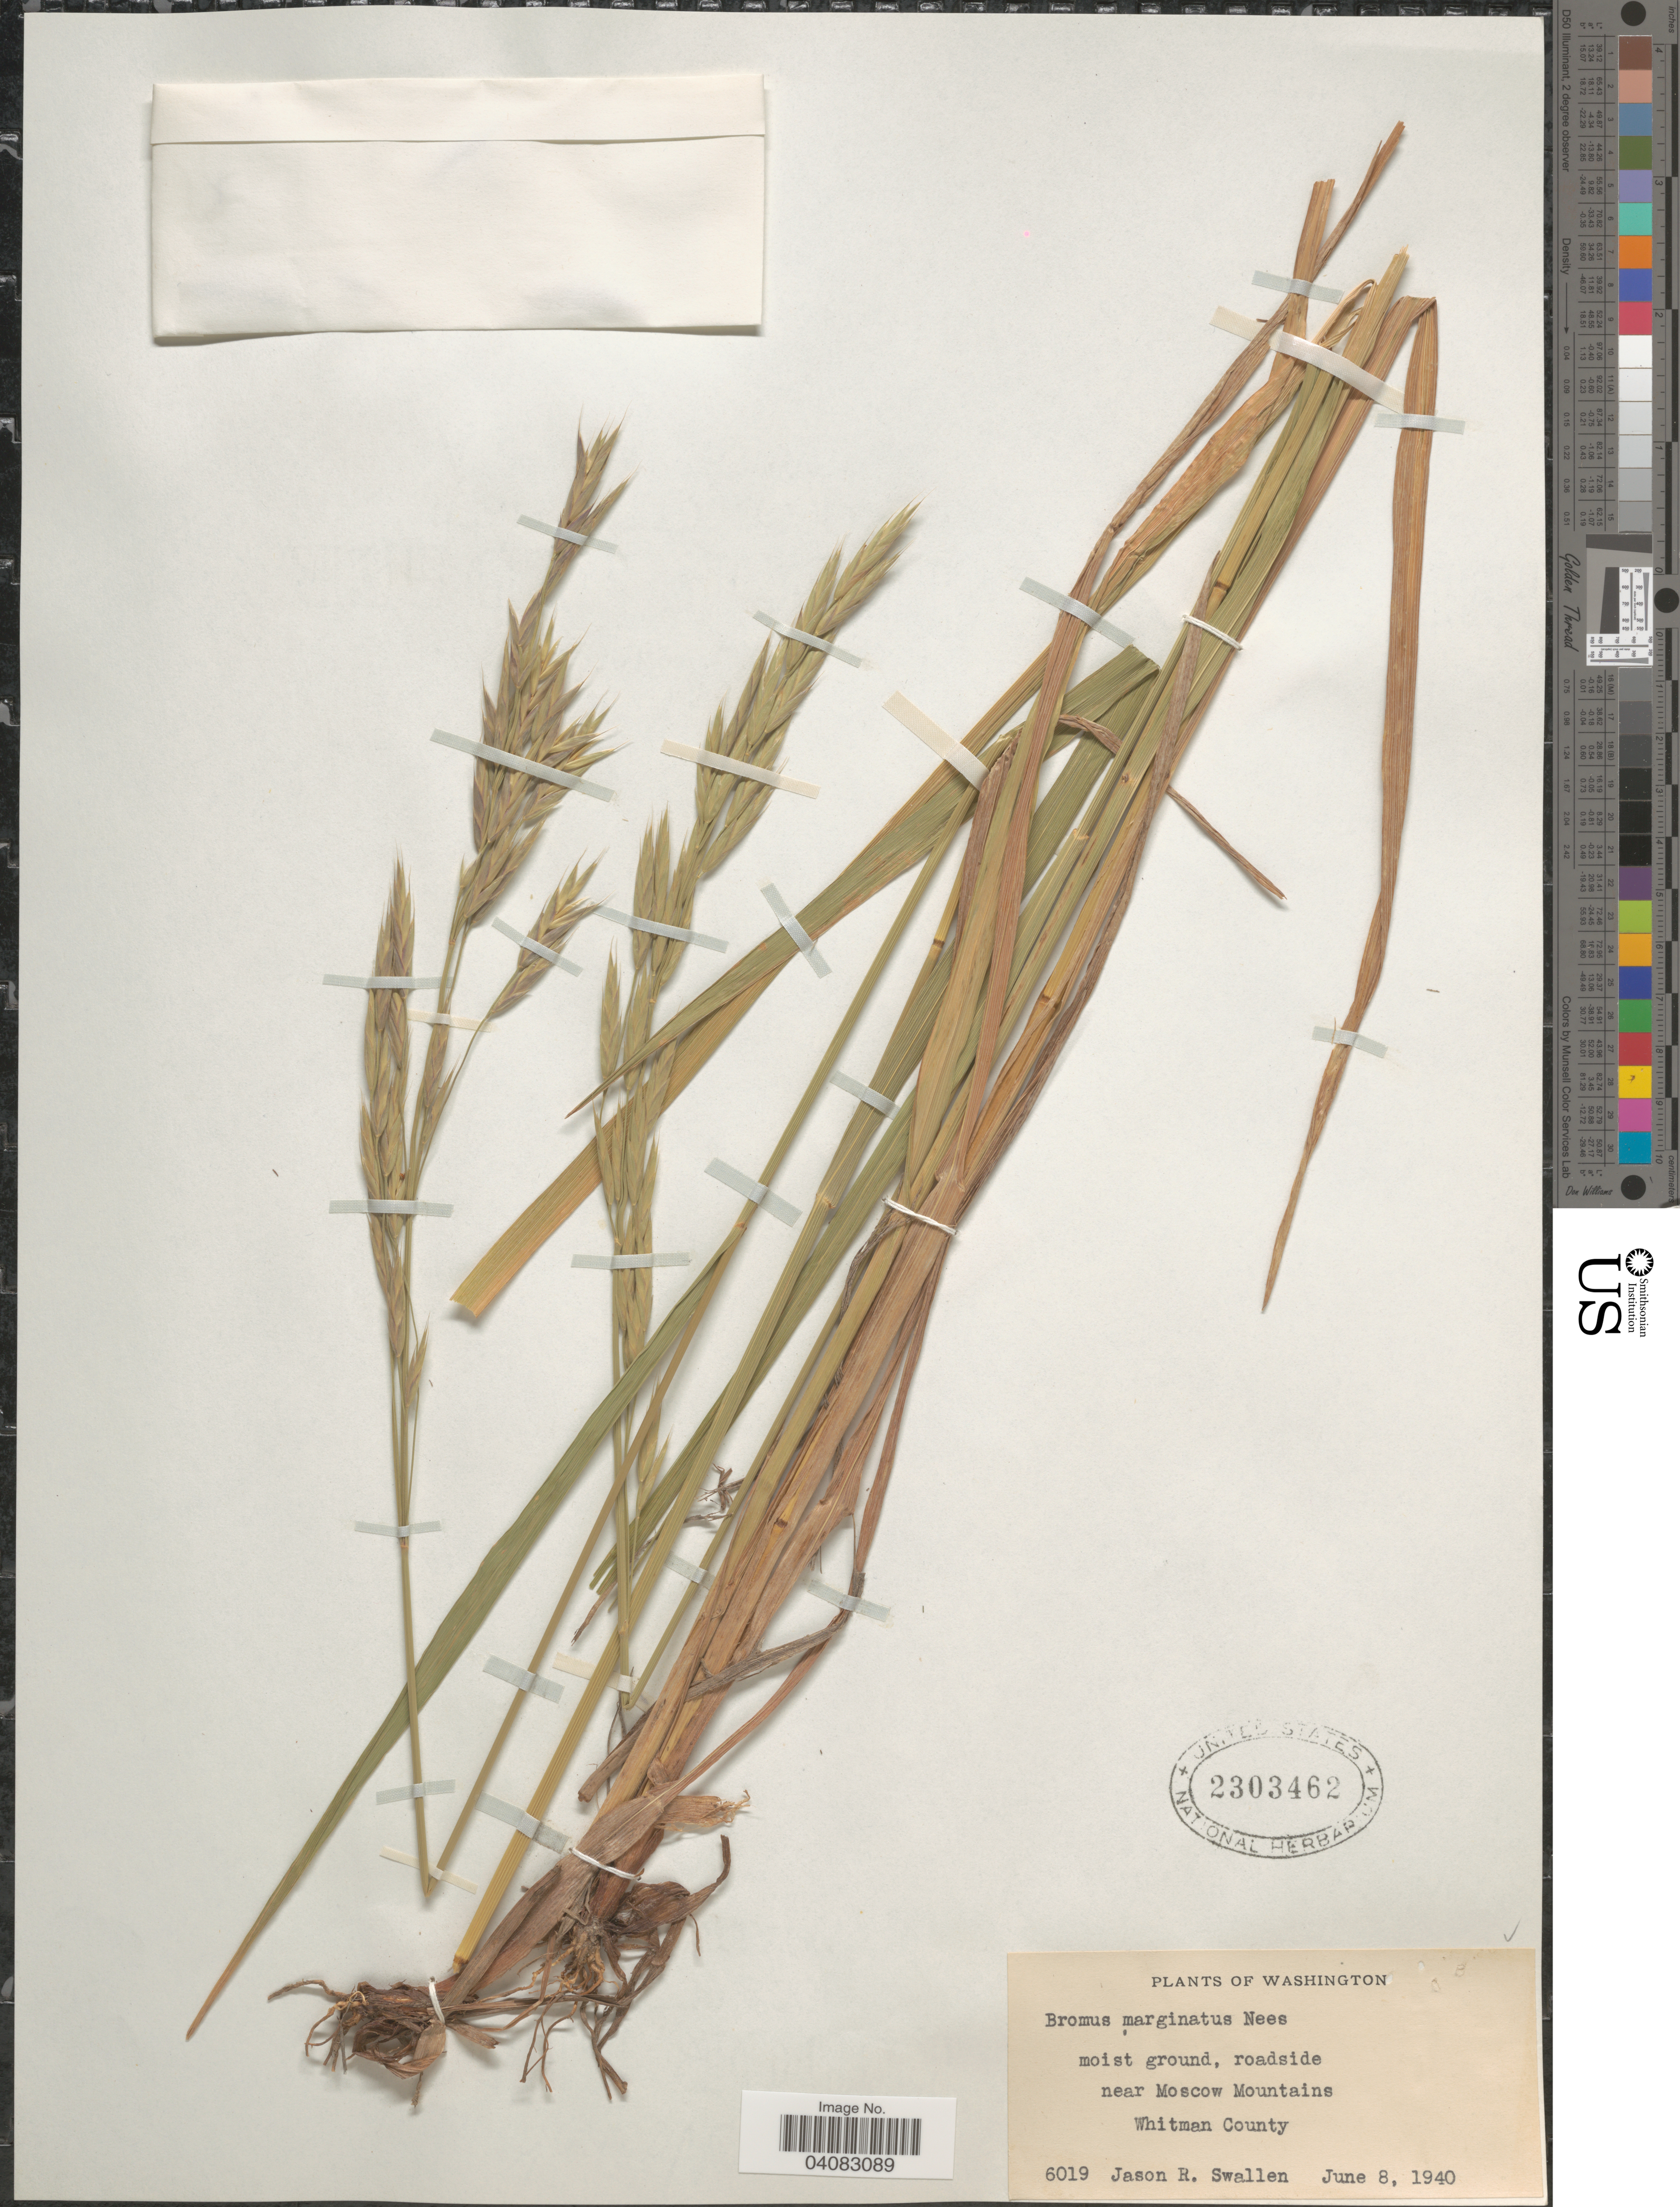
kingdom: Plantae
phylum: Tracheophyta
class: Liliopsida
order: Poales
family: Poaceae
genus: Bromus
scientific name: Bromus marginatus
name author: Nees ex Steud.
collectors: J. R. Swallen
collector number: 6019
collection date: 1940-06-08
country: United States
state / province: Washington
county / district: Whitman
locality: Moist ground, roadside. Near Moscow Mountains. Whitman County.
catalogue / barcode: US 2303462